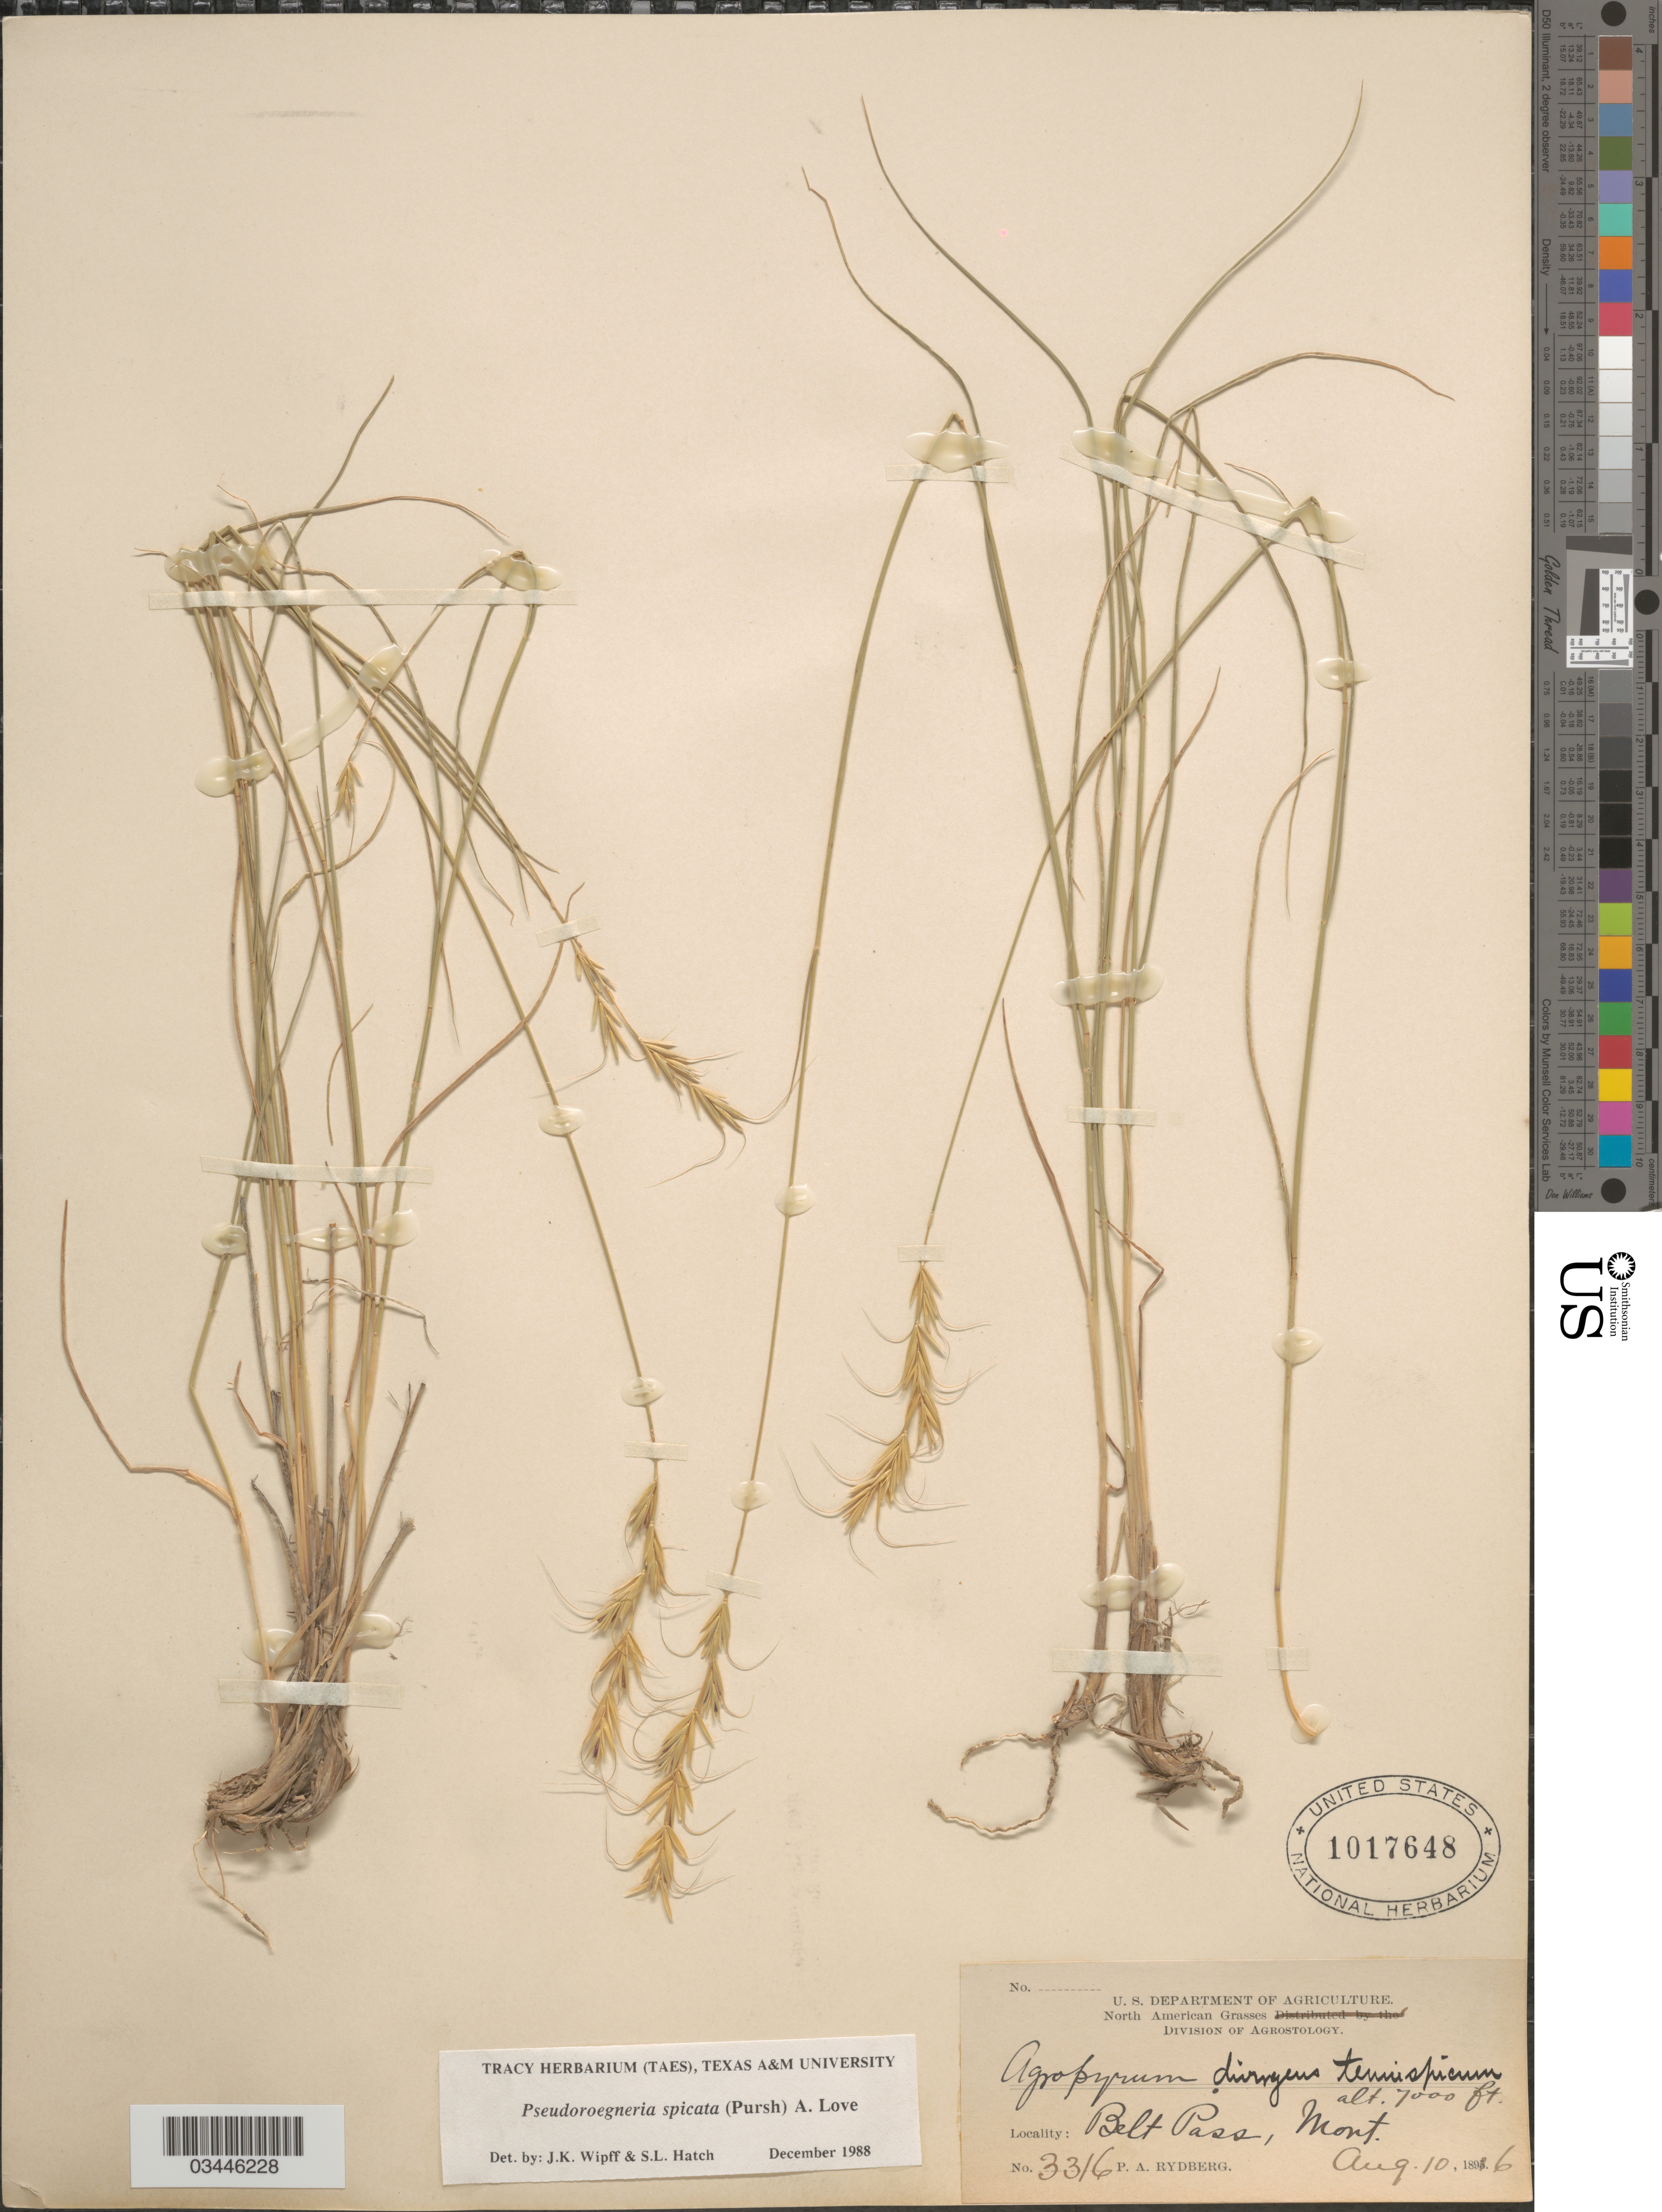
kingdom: Plantae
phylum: Tracheophyta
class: Liliopsida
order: Poales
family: Poaceae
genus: Pseudoroegneria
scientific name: Pseudoroegneria spicata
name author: (Pursh) Á. Löve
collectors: P. A. Rydberg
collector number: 3316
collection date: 1896-08-10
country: United States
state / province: Montana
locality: Belt Pass.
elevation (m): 2134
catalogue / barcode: US 1017648